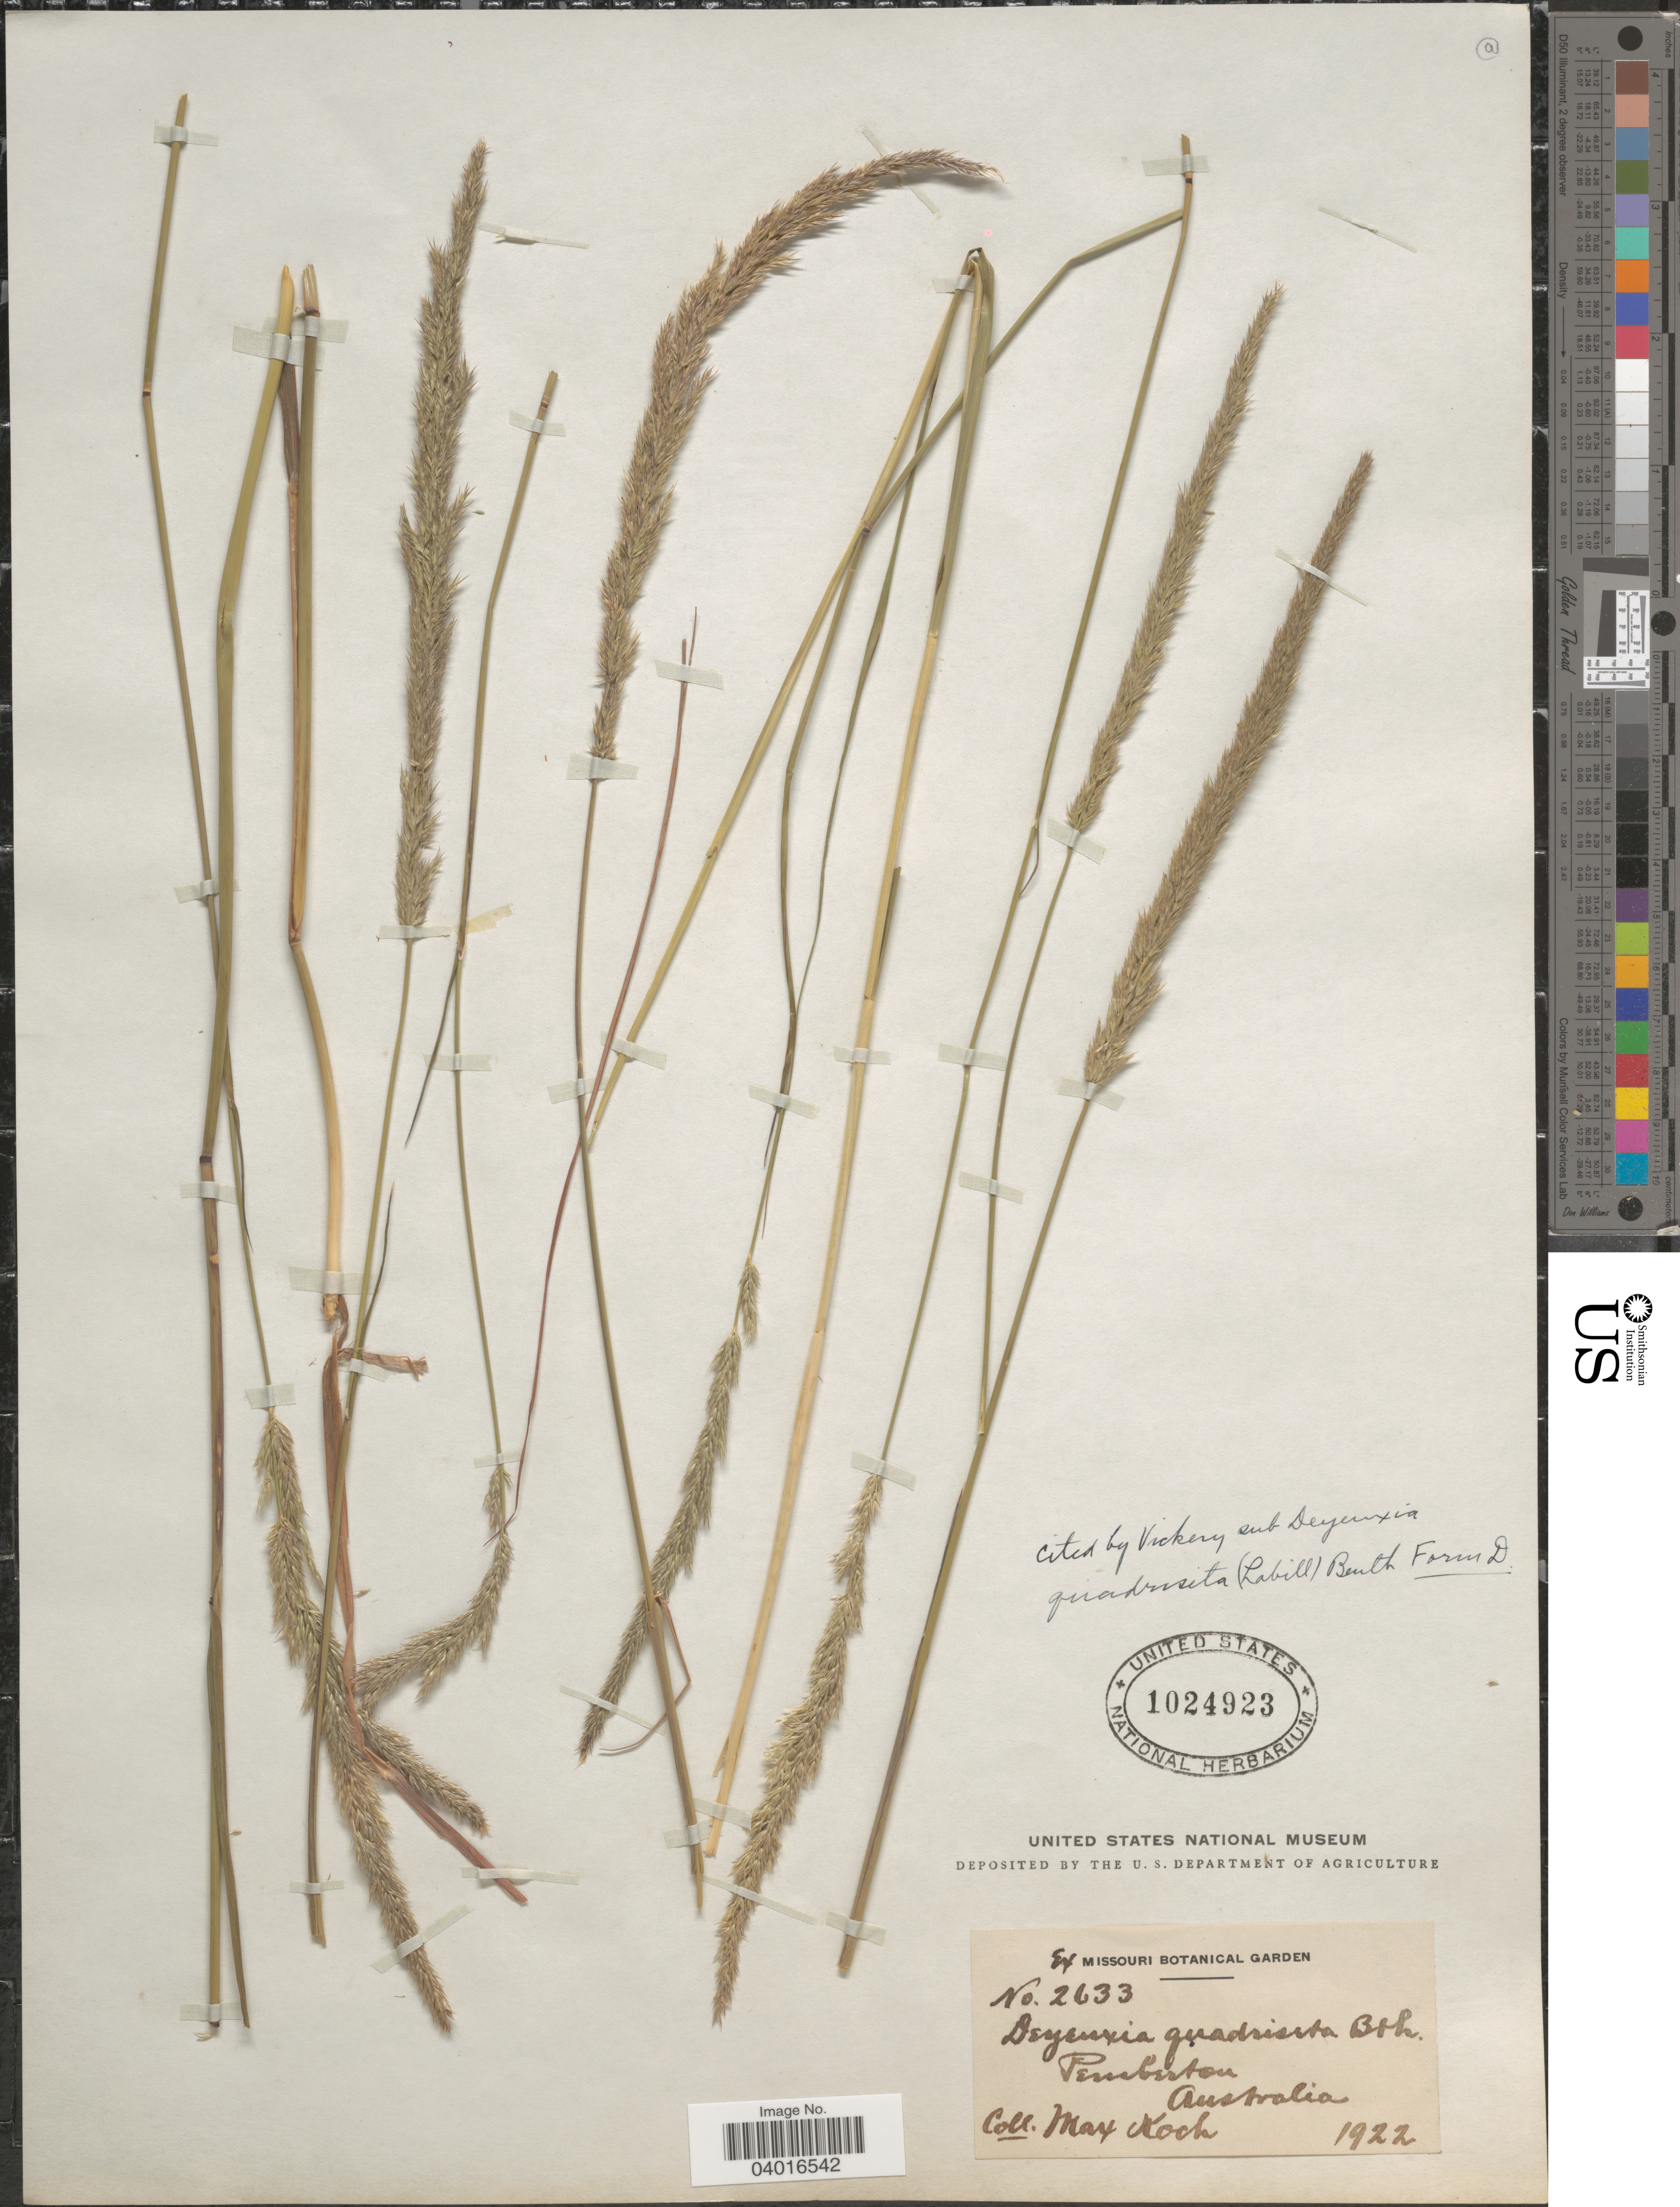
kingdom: Plantae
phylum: Tracheophyta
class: Liliopsida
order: Poales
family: Poaceae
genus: Dichelachne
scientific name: Dichelachne quadriseta ined.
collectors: M. Koch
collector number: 2633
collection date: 1922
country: Australia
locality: Pemberton.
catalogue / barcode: US 1024923